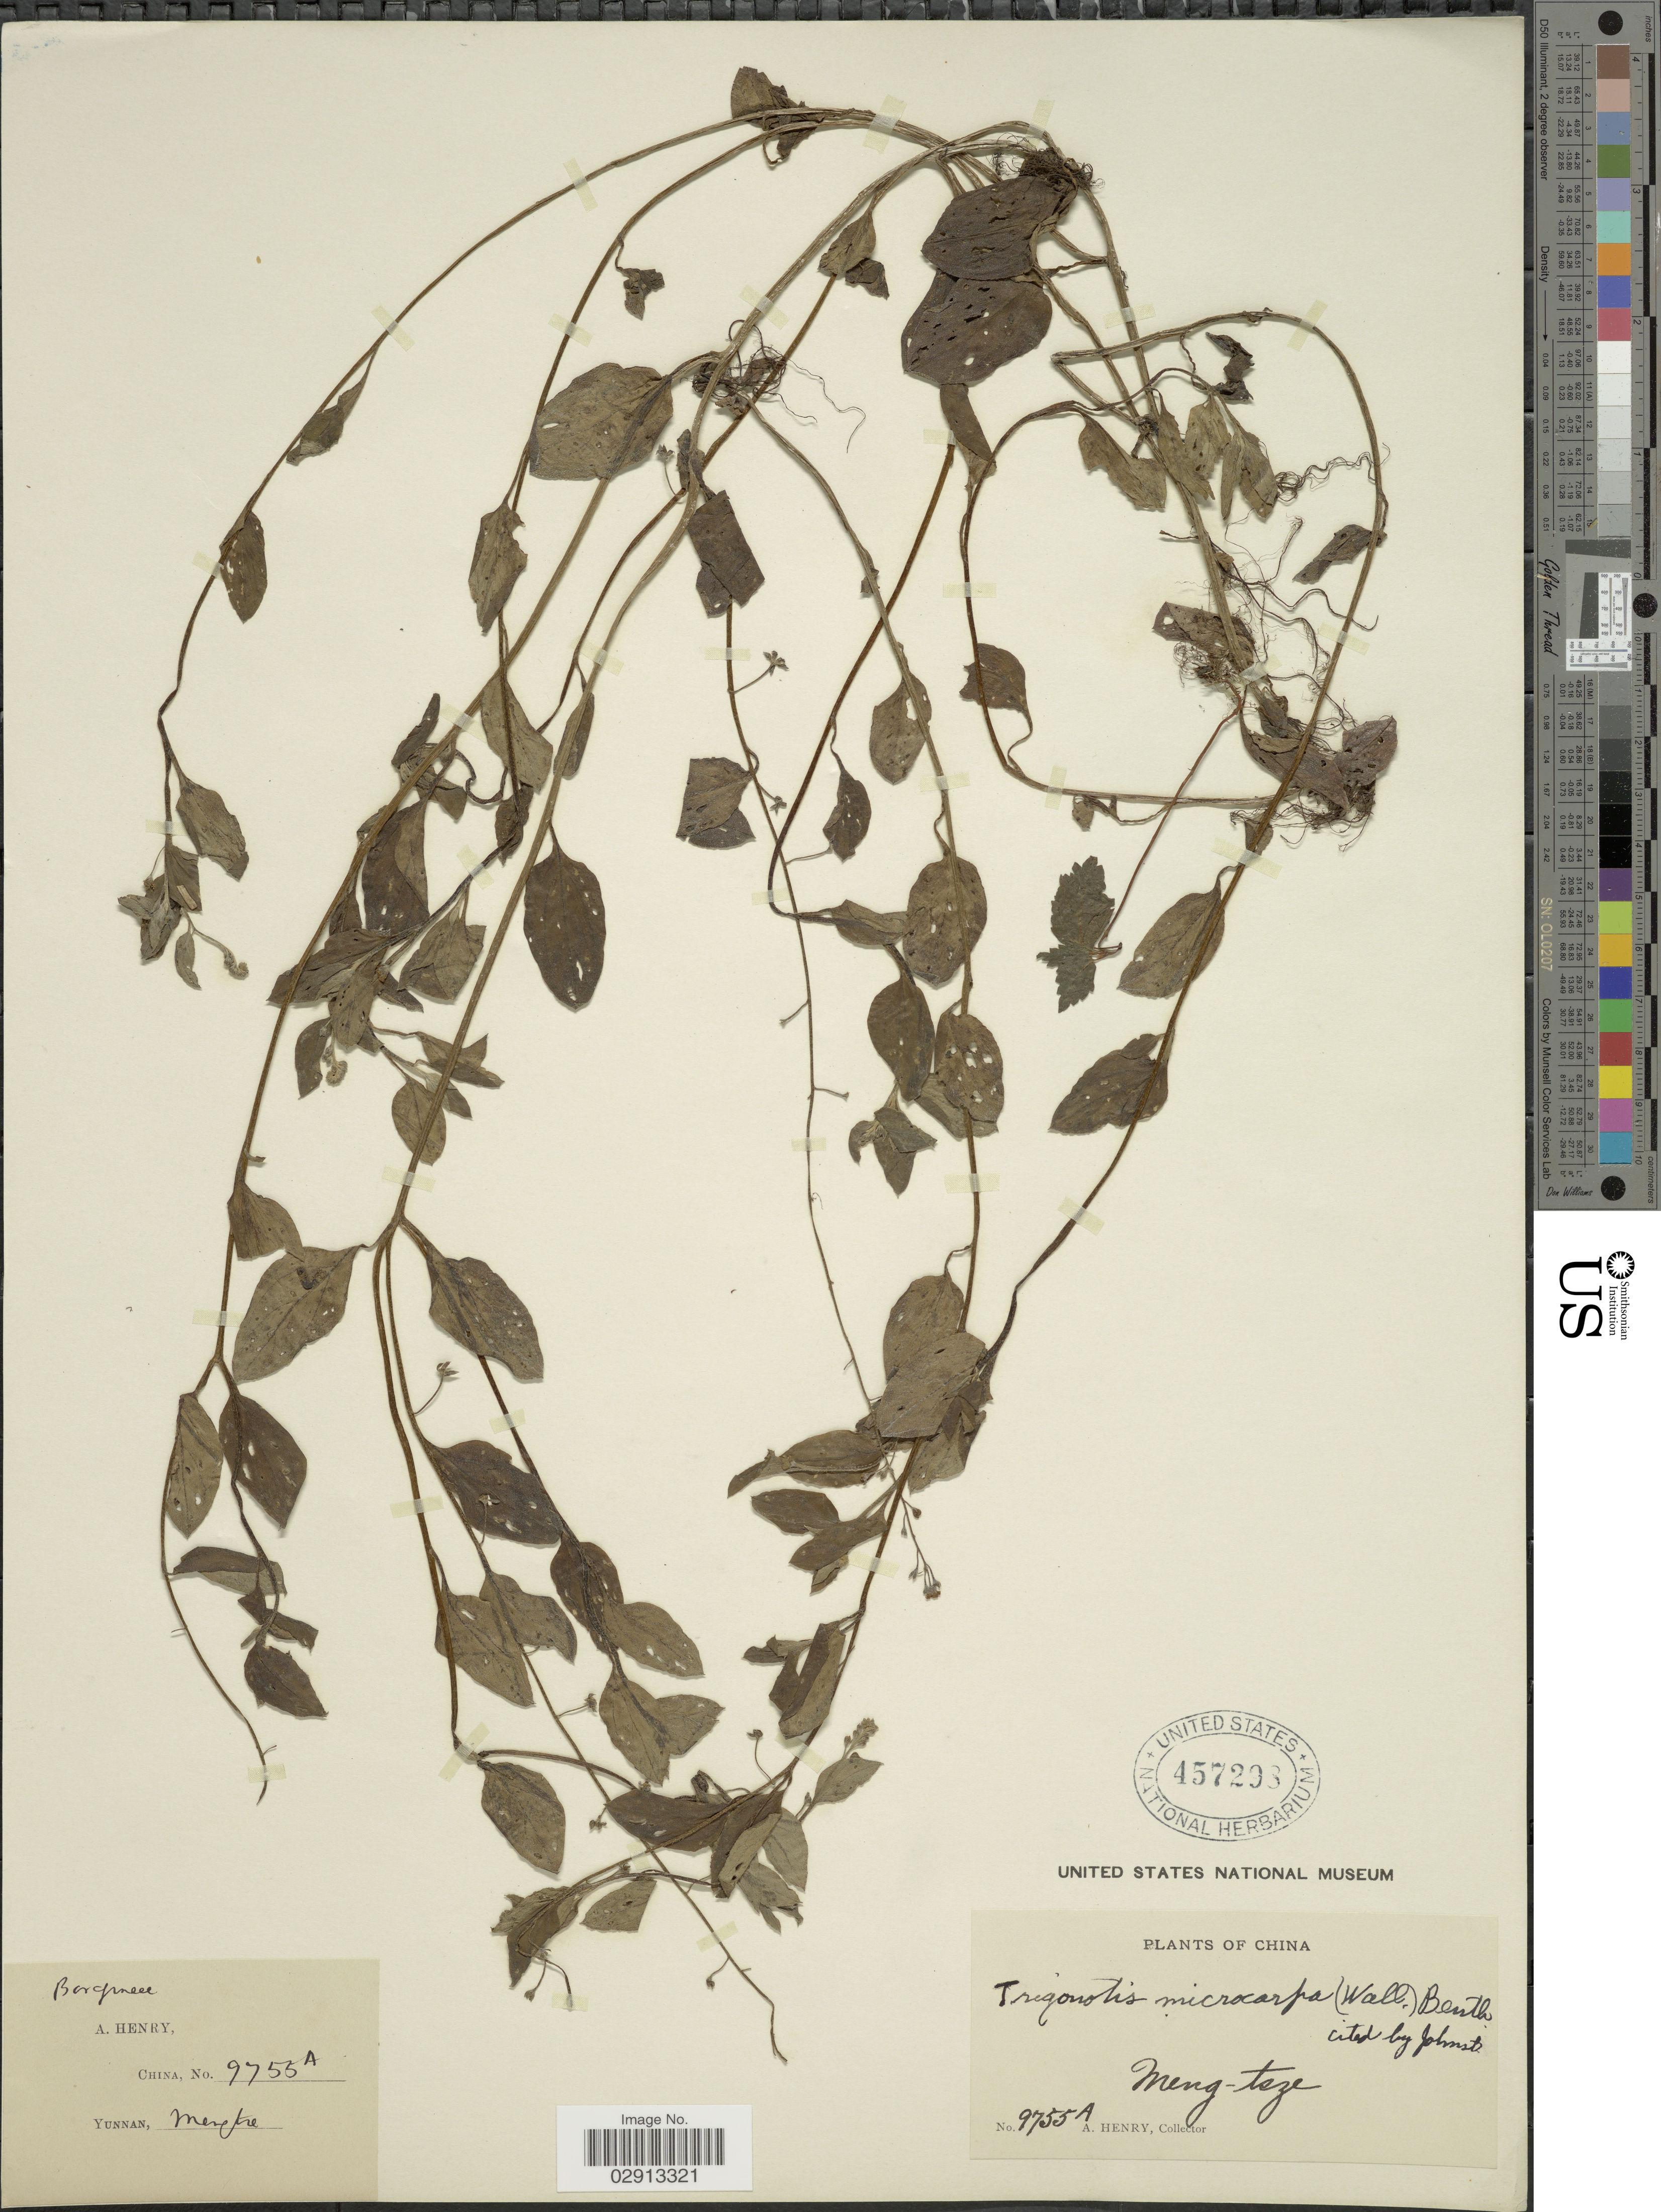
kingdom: Plantae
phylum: Tracheophyta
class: Magnoliopsida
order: Boraginales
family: Boraginaceae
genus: Trigonotis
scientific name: Trigonotis microcarpa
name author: (DC.) Benth. ex C.B. Clarke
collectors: A. Henry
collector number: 9755 A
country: China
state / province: Yunnan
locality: Meng-tsze.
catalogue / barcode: US 457298